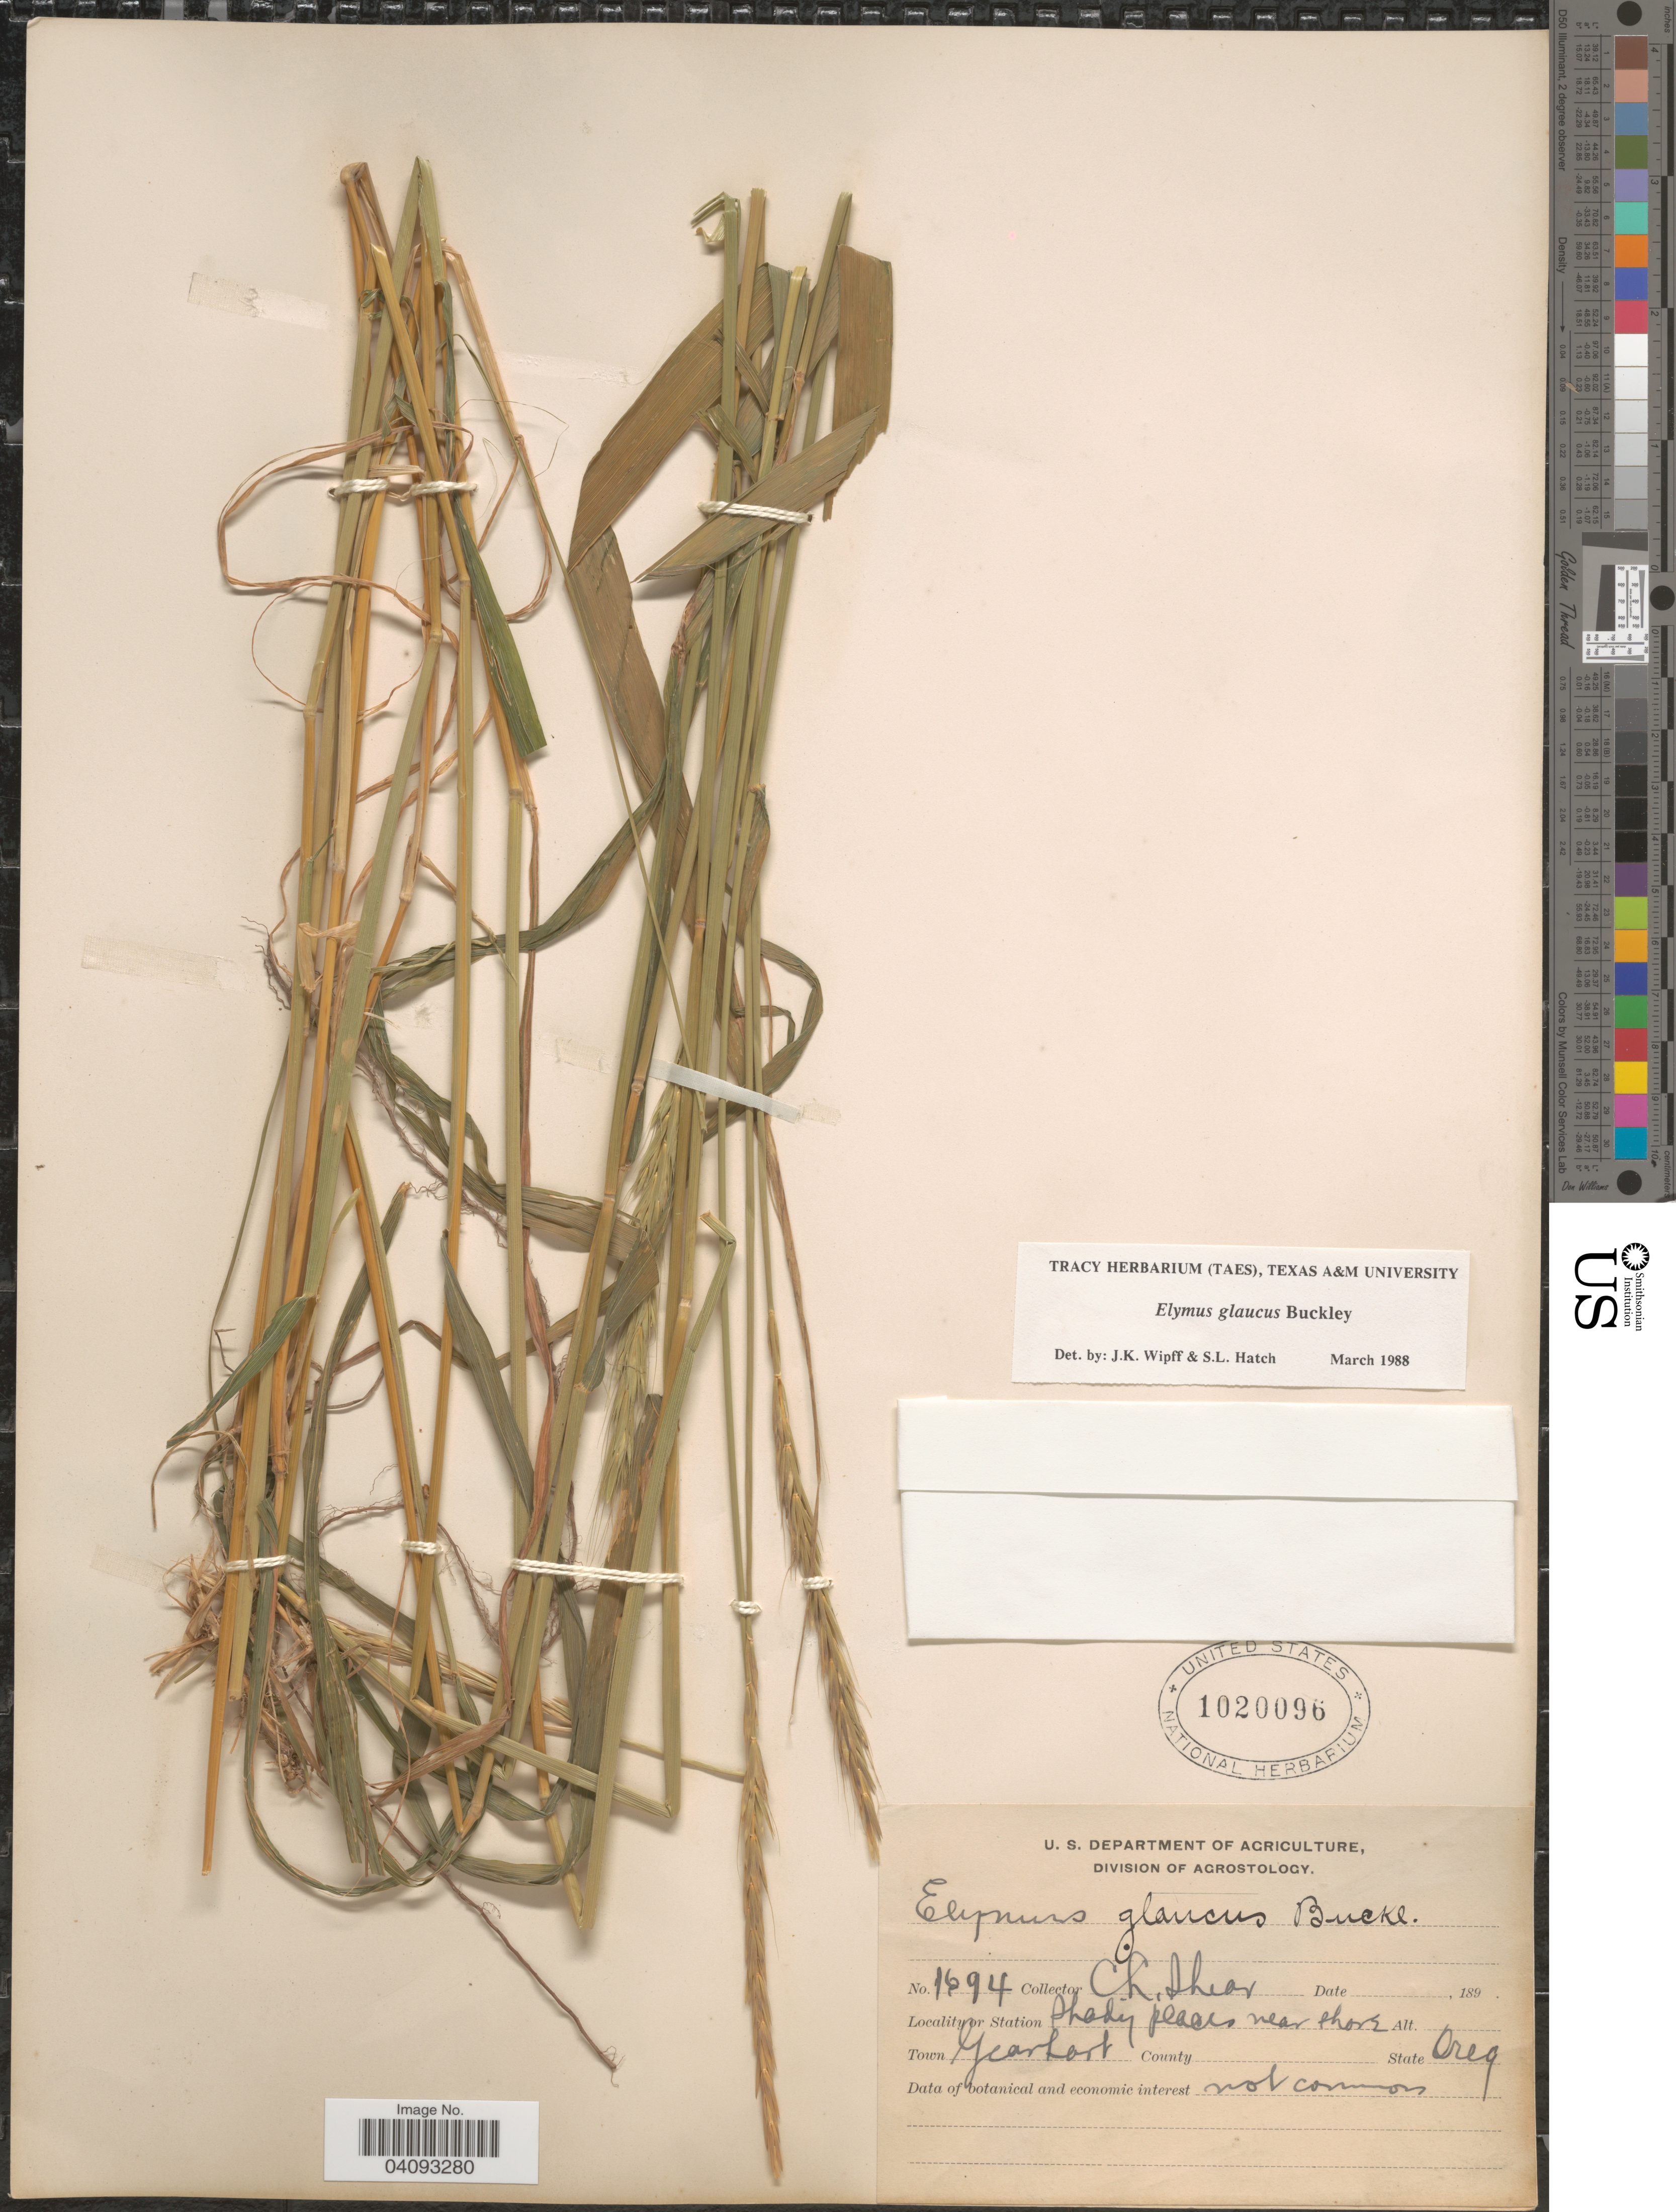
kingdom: Plantae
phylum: Tracheophyta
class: Liliopsida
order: Poales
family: Poaceae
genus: Elymus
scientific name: Elymus glaucus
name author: Buckley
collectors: C. L. Shear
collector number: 1694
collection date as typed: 189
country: United States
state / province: Oregon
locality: Shady places near shore. Town Gearhart.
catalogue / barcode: US 1020096